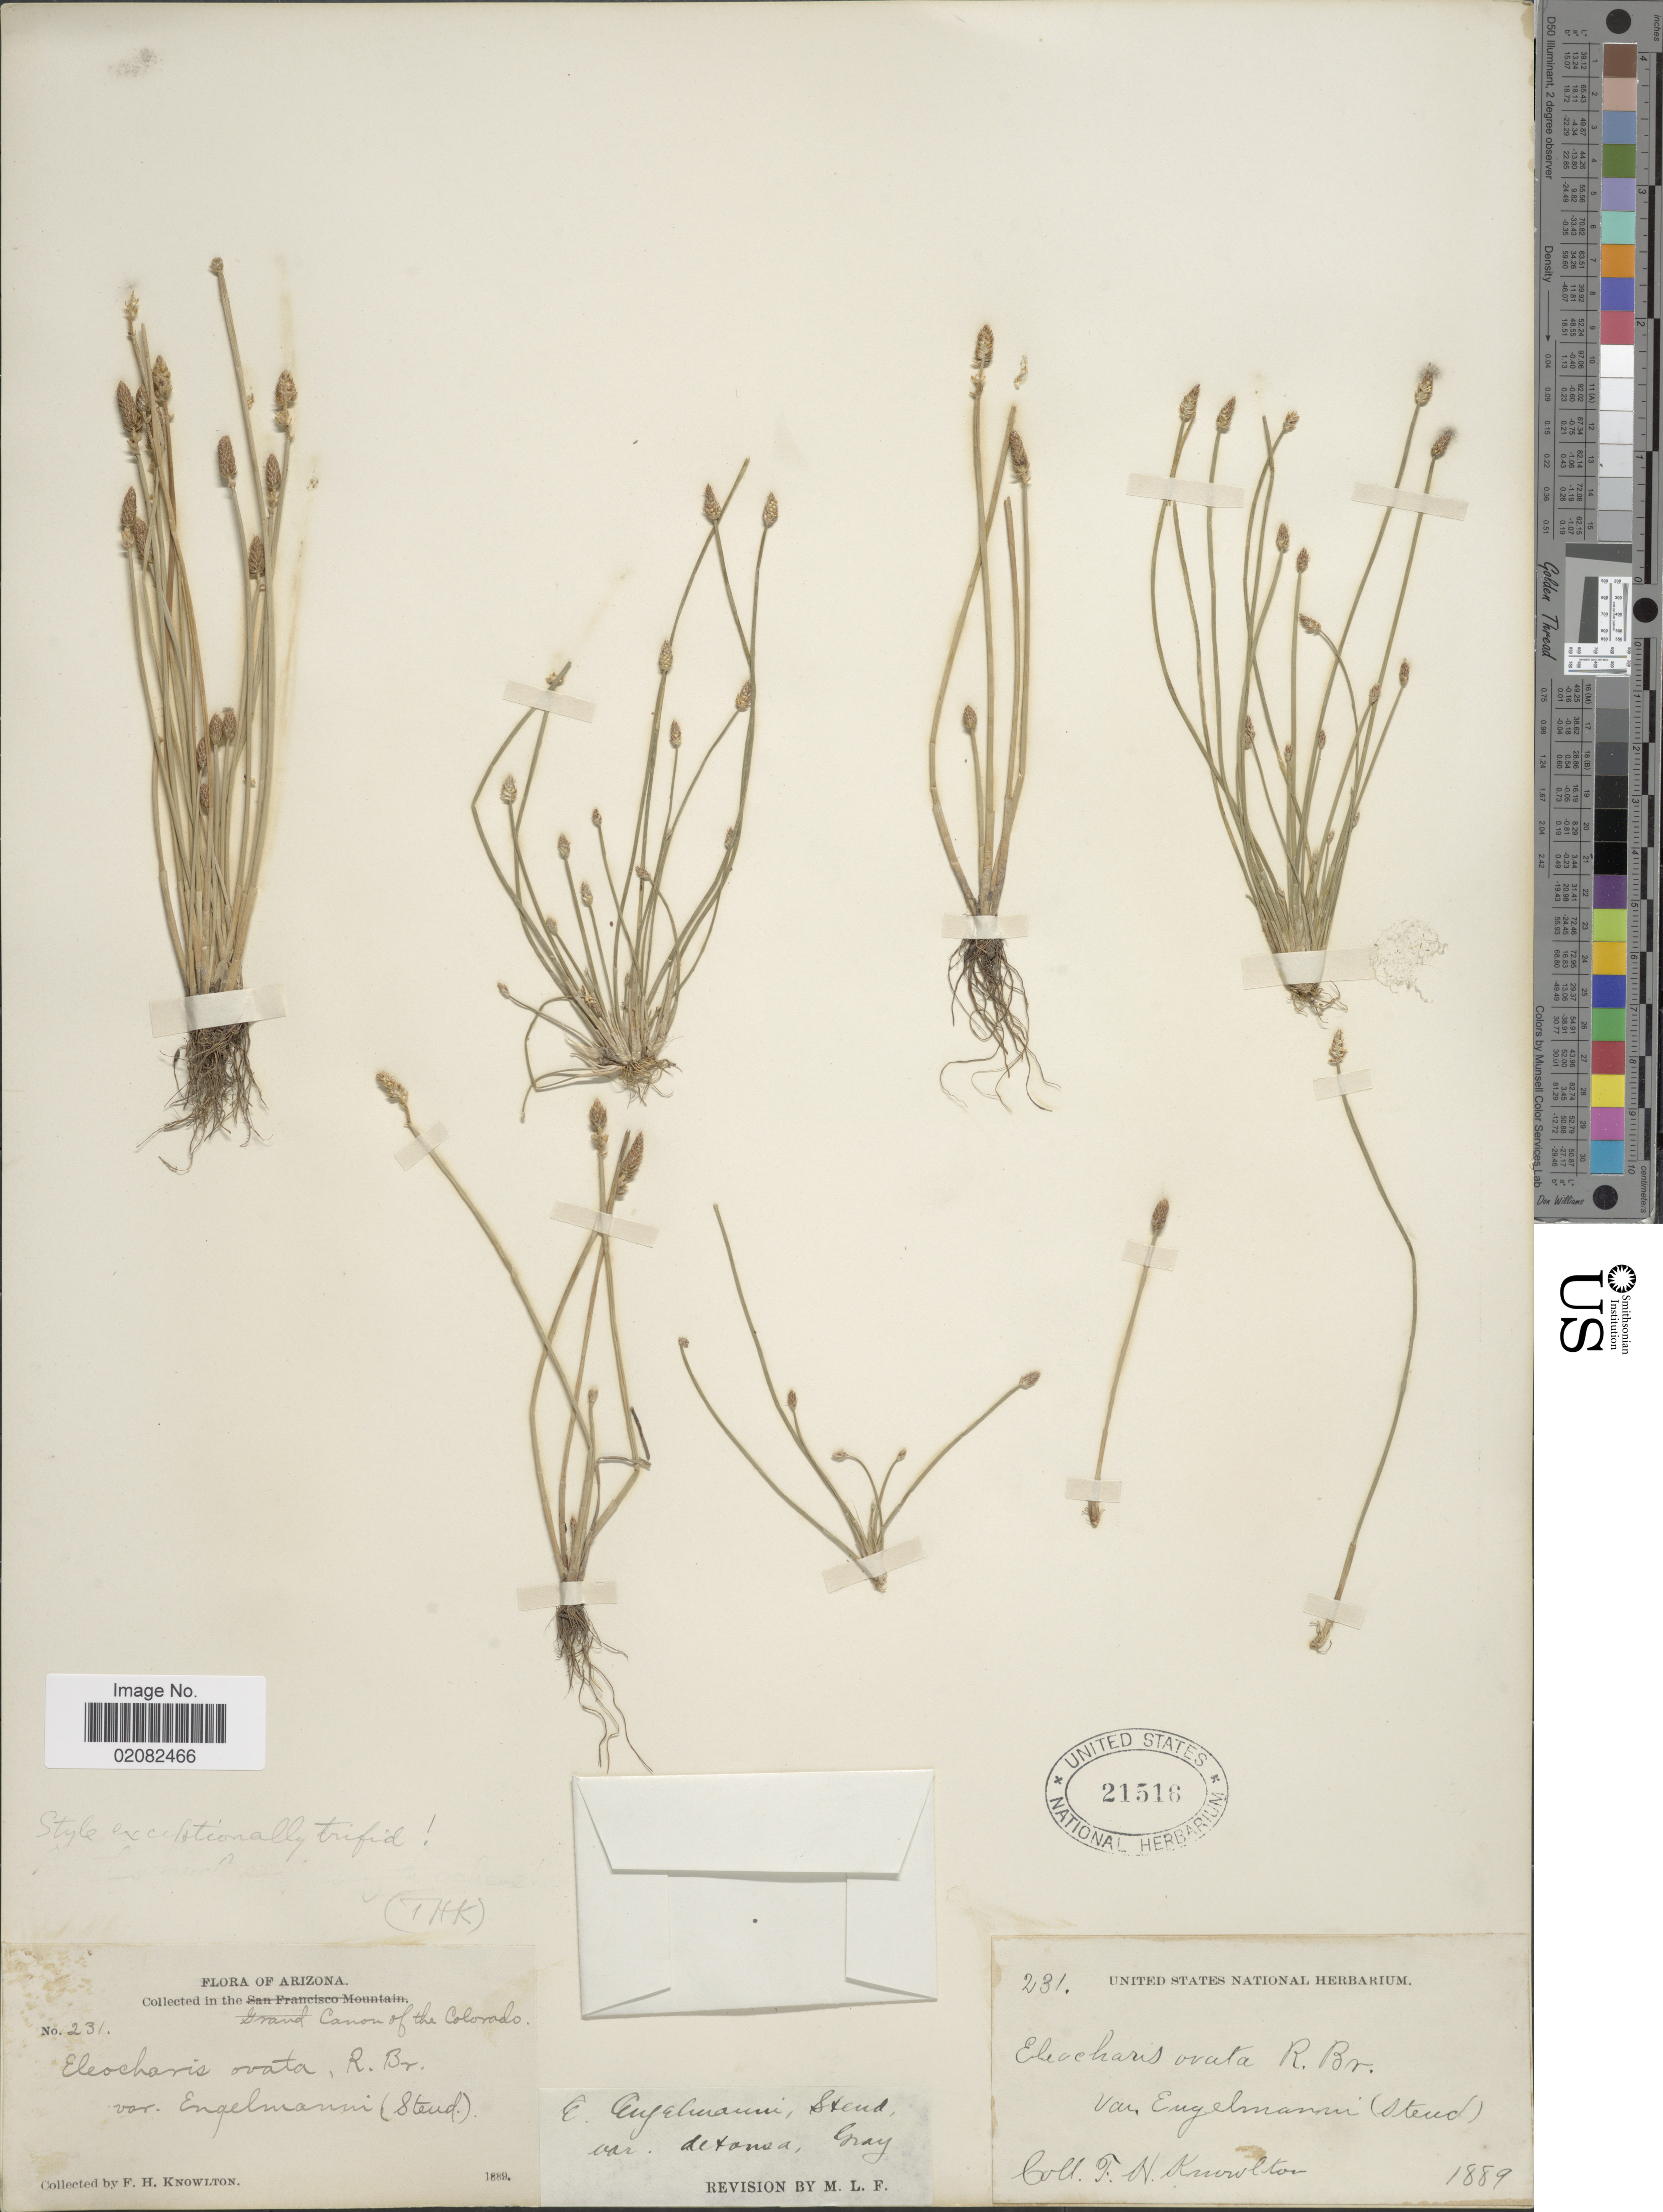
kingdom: Plantae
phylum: Tracheophyta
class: Liliopsida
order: Poales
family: Cyperaceae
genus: Eleocharis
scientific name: Eleocharis engelmannii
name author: Steud.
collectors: F. H. Knowlton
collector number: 231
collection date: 1889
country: United States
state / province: Arizona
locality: Grand Canon of the Colorado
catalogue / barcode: US 21516